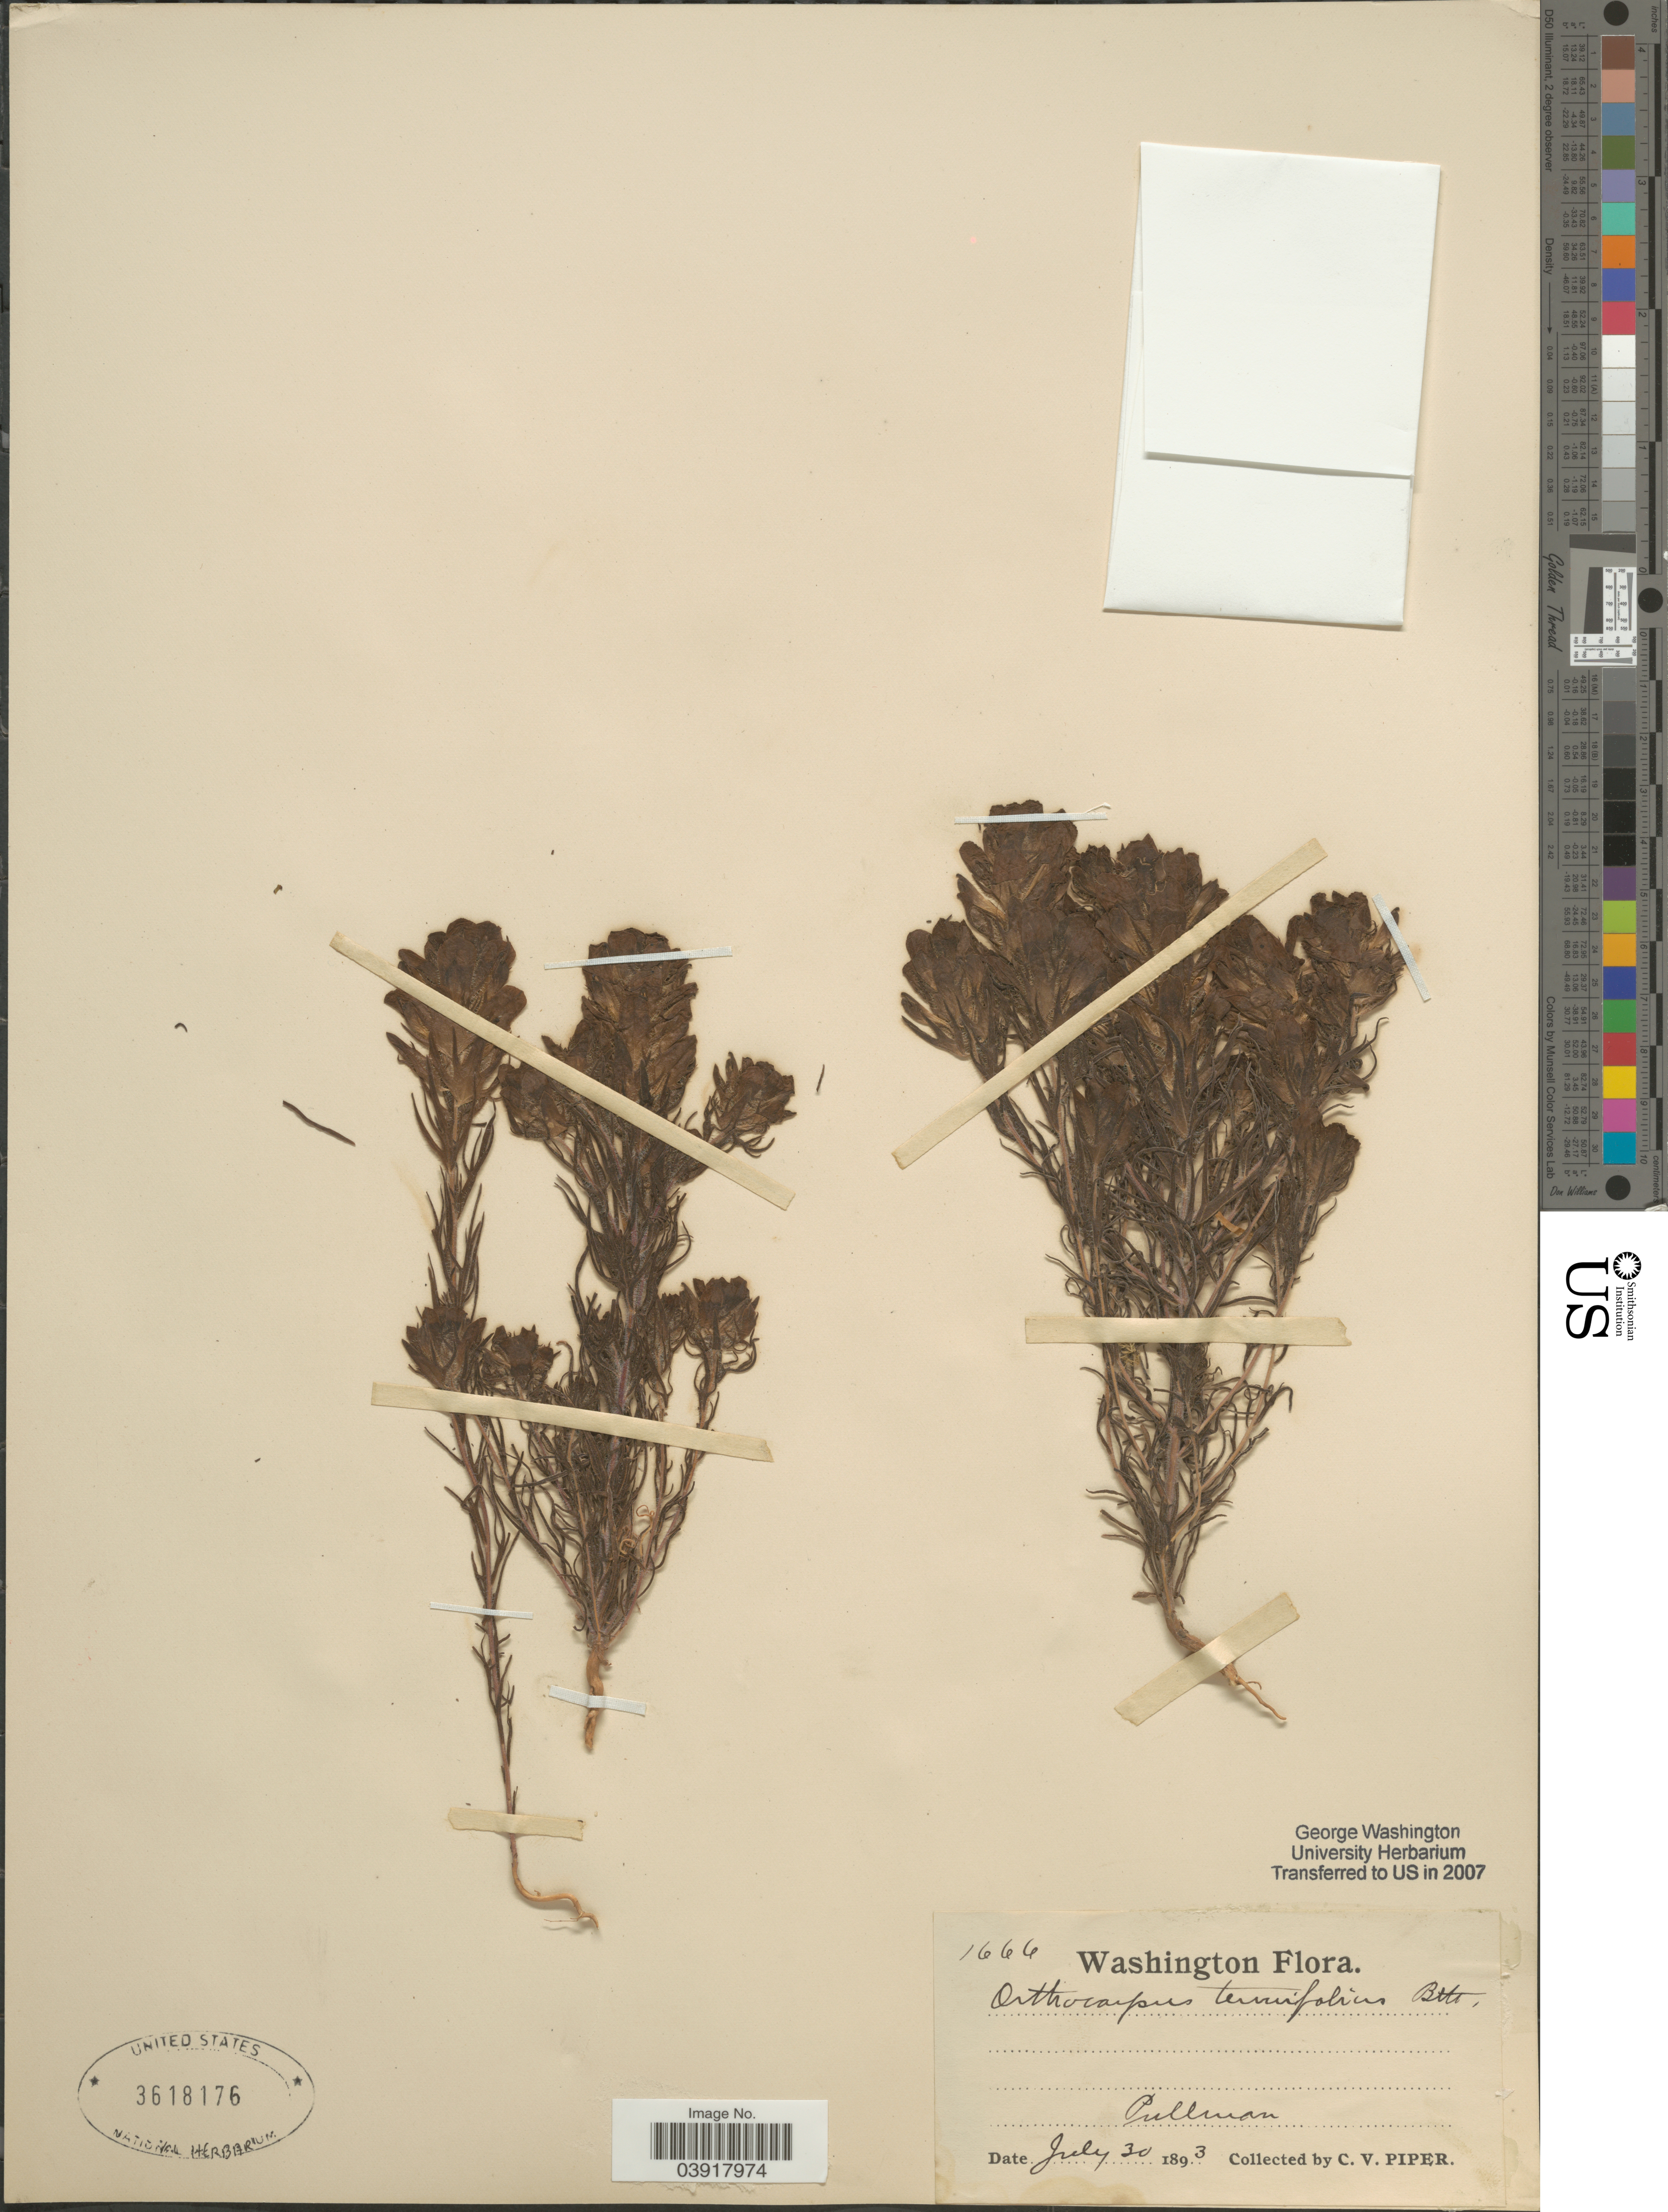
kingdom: Plantae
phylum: Tracheophyta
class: Magnoliopsida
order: Lamiales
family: Orobanchaceae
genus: Orthocarpus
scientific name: Orthocarpus tenuifolius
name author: (Pursh) Benth.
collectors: C. V. Piper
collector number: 1666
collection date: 1893-07-30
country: United States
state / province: Washington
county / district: Whitman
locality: Pullman.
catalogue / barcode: US 3618176